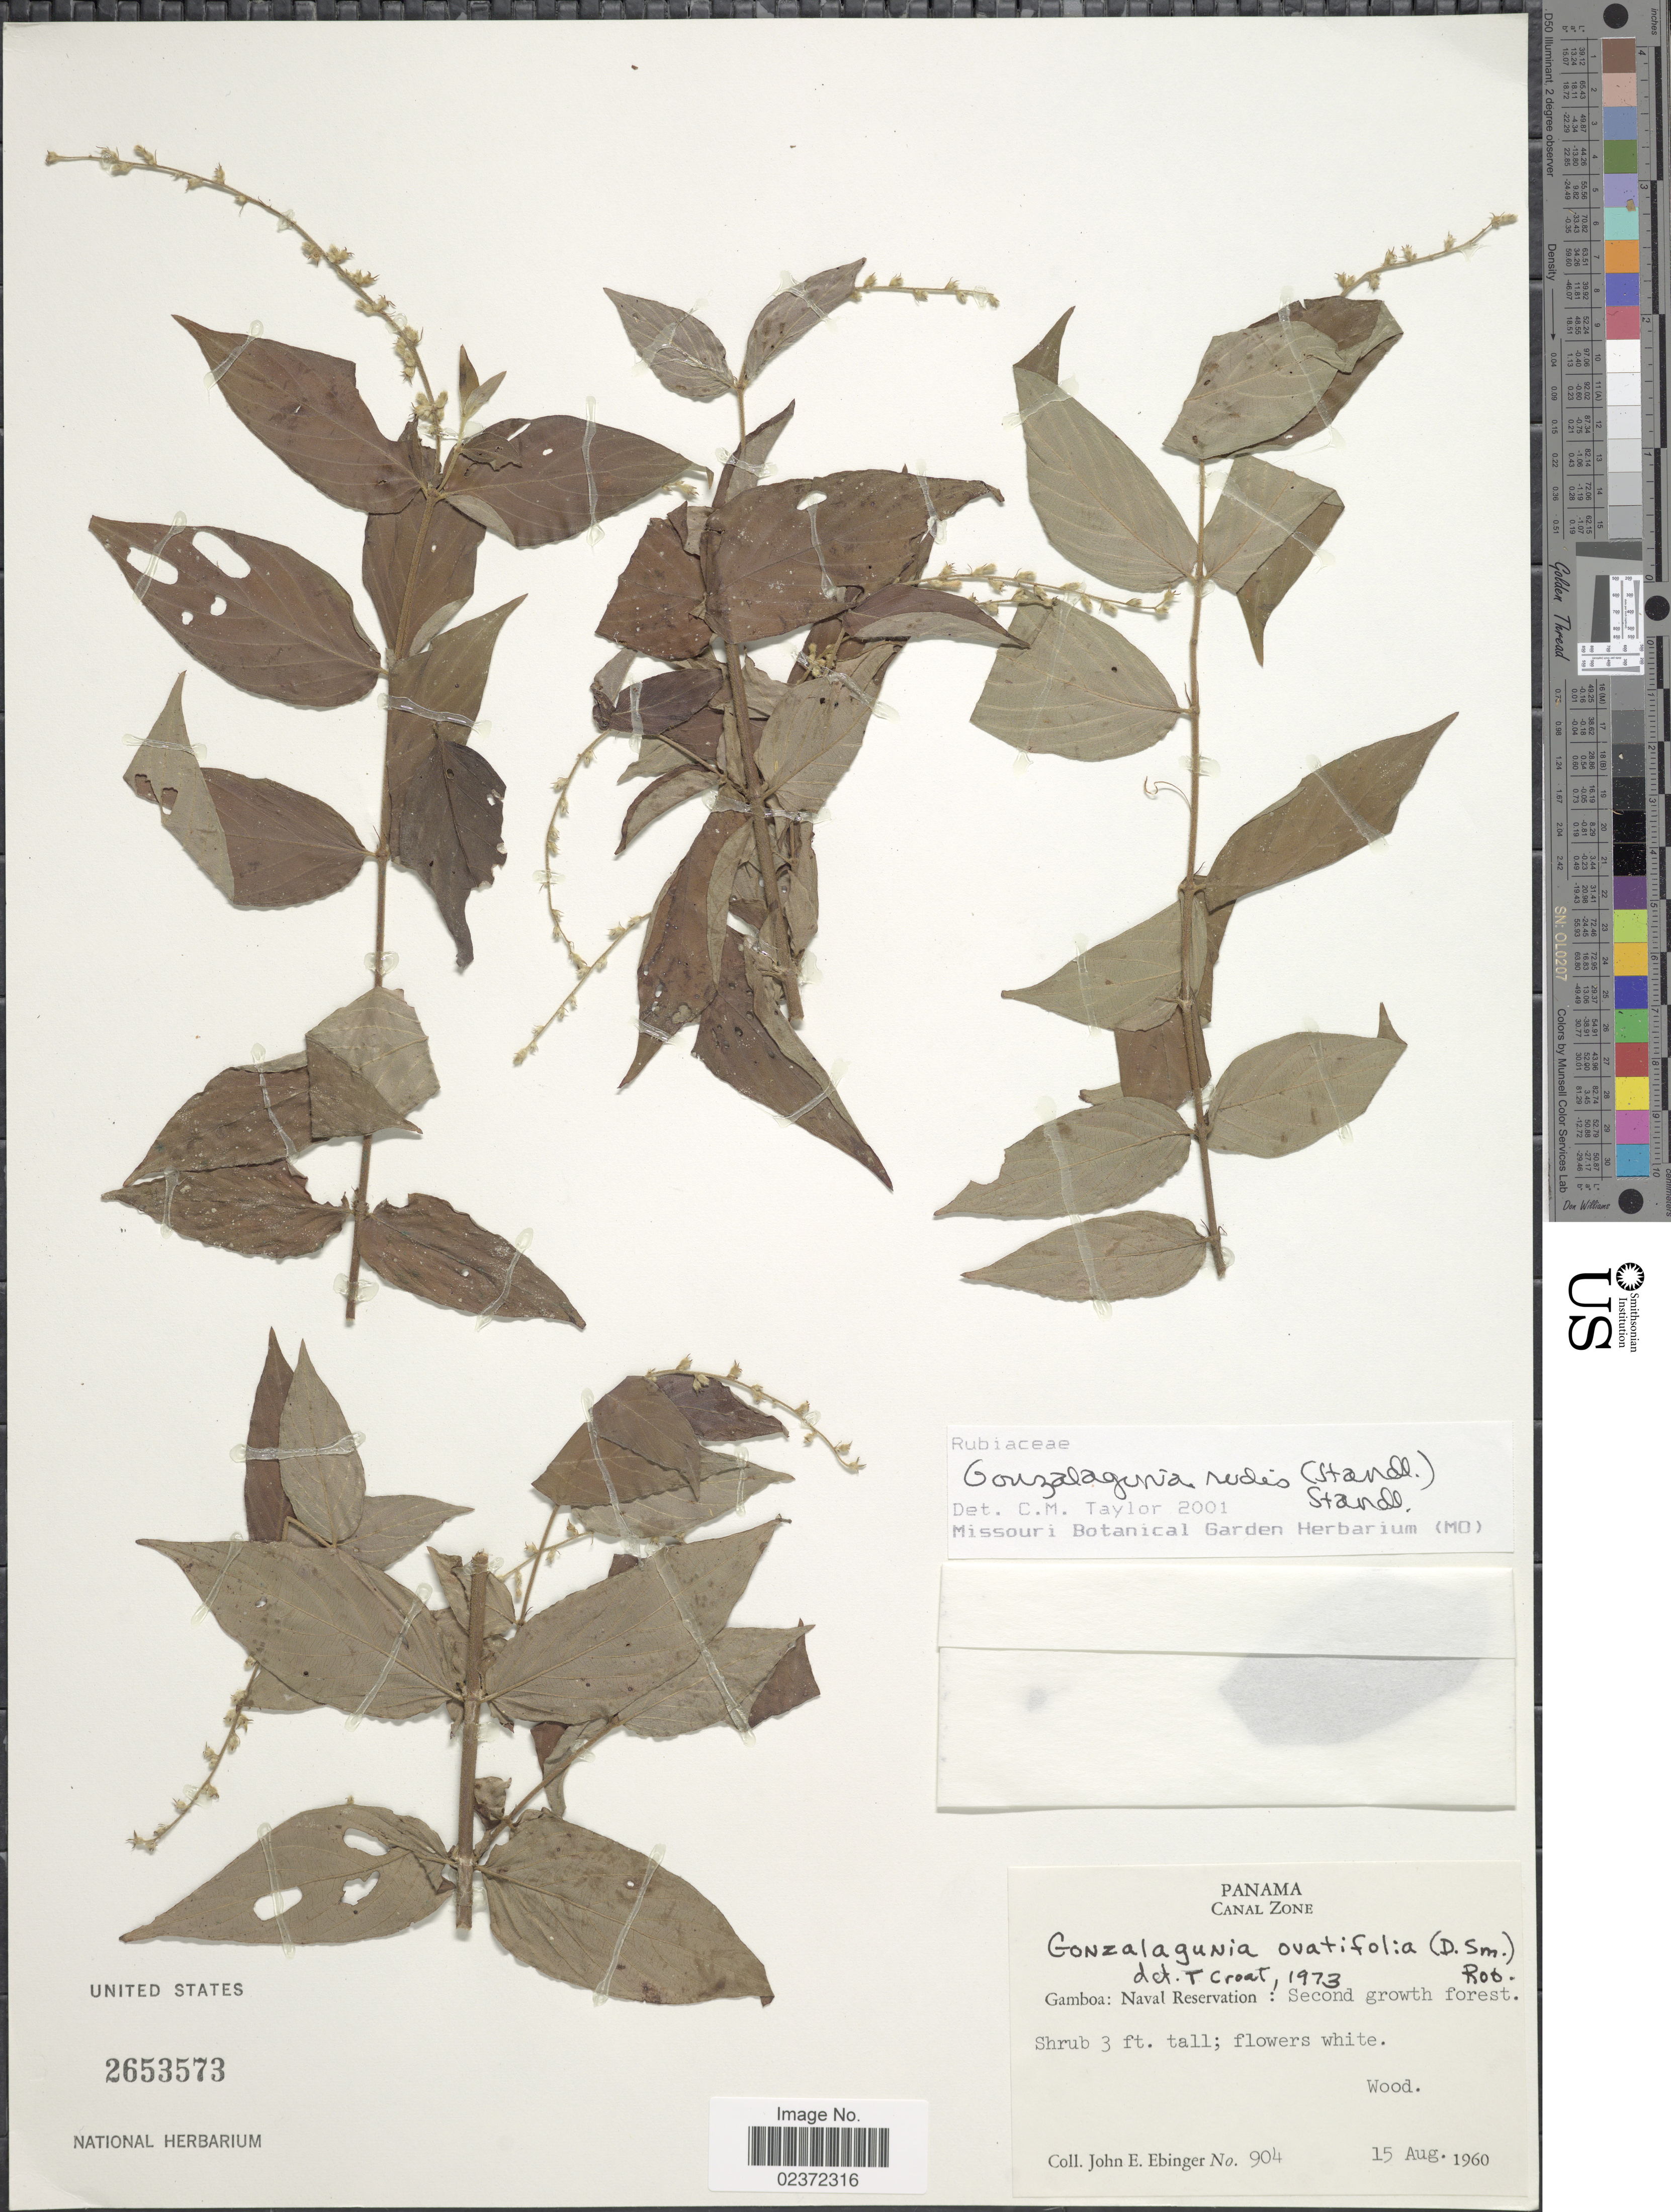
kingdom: Plantae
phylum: Tracheophyta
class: Magnoliopsida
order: Gentianales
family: Rubiaceae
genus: Duggena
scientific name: Duggena rudis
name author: Standl.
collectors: J. Ebinger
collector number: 904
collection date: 1960-08-15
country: Panama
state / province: Colón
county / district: Canal Zone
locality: Gamboa: Naval Reservation: second growth forest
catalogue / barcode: US 2653573